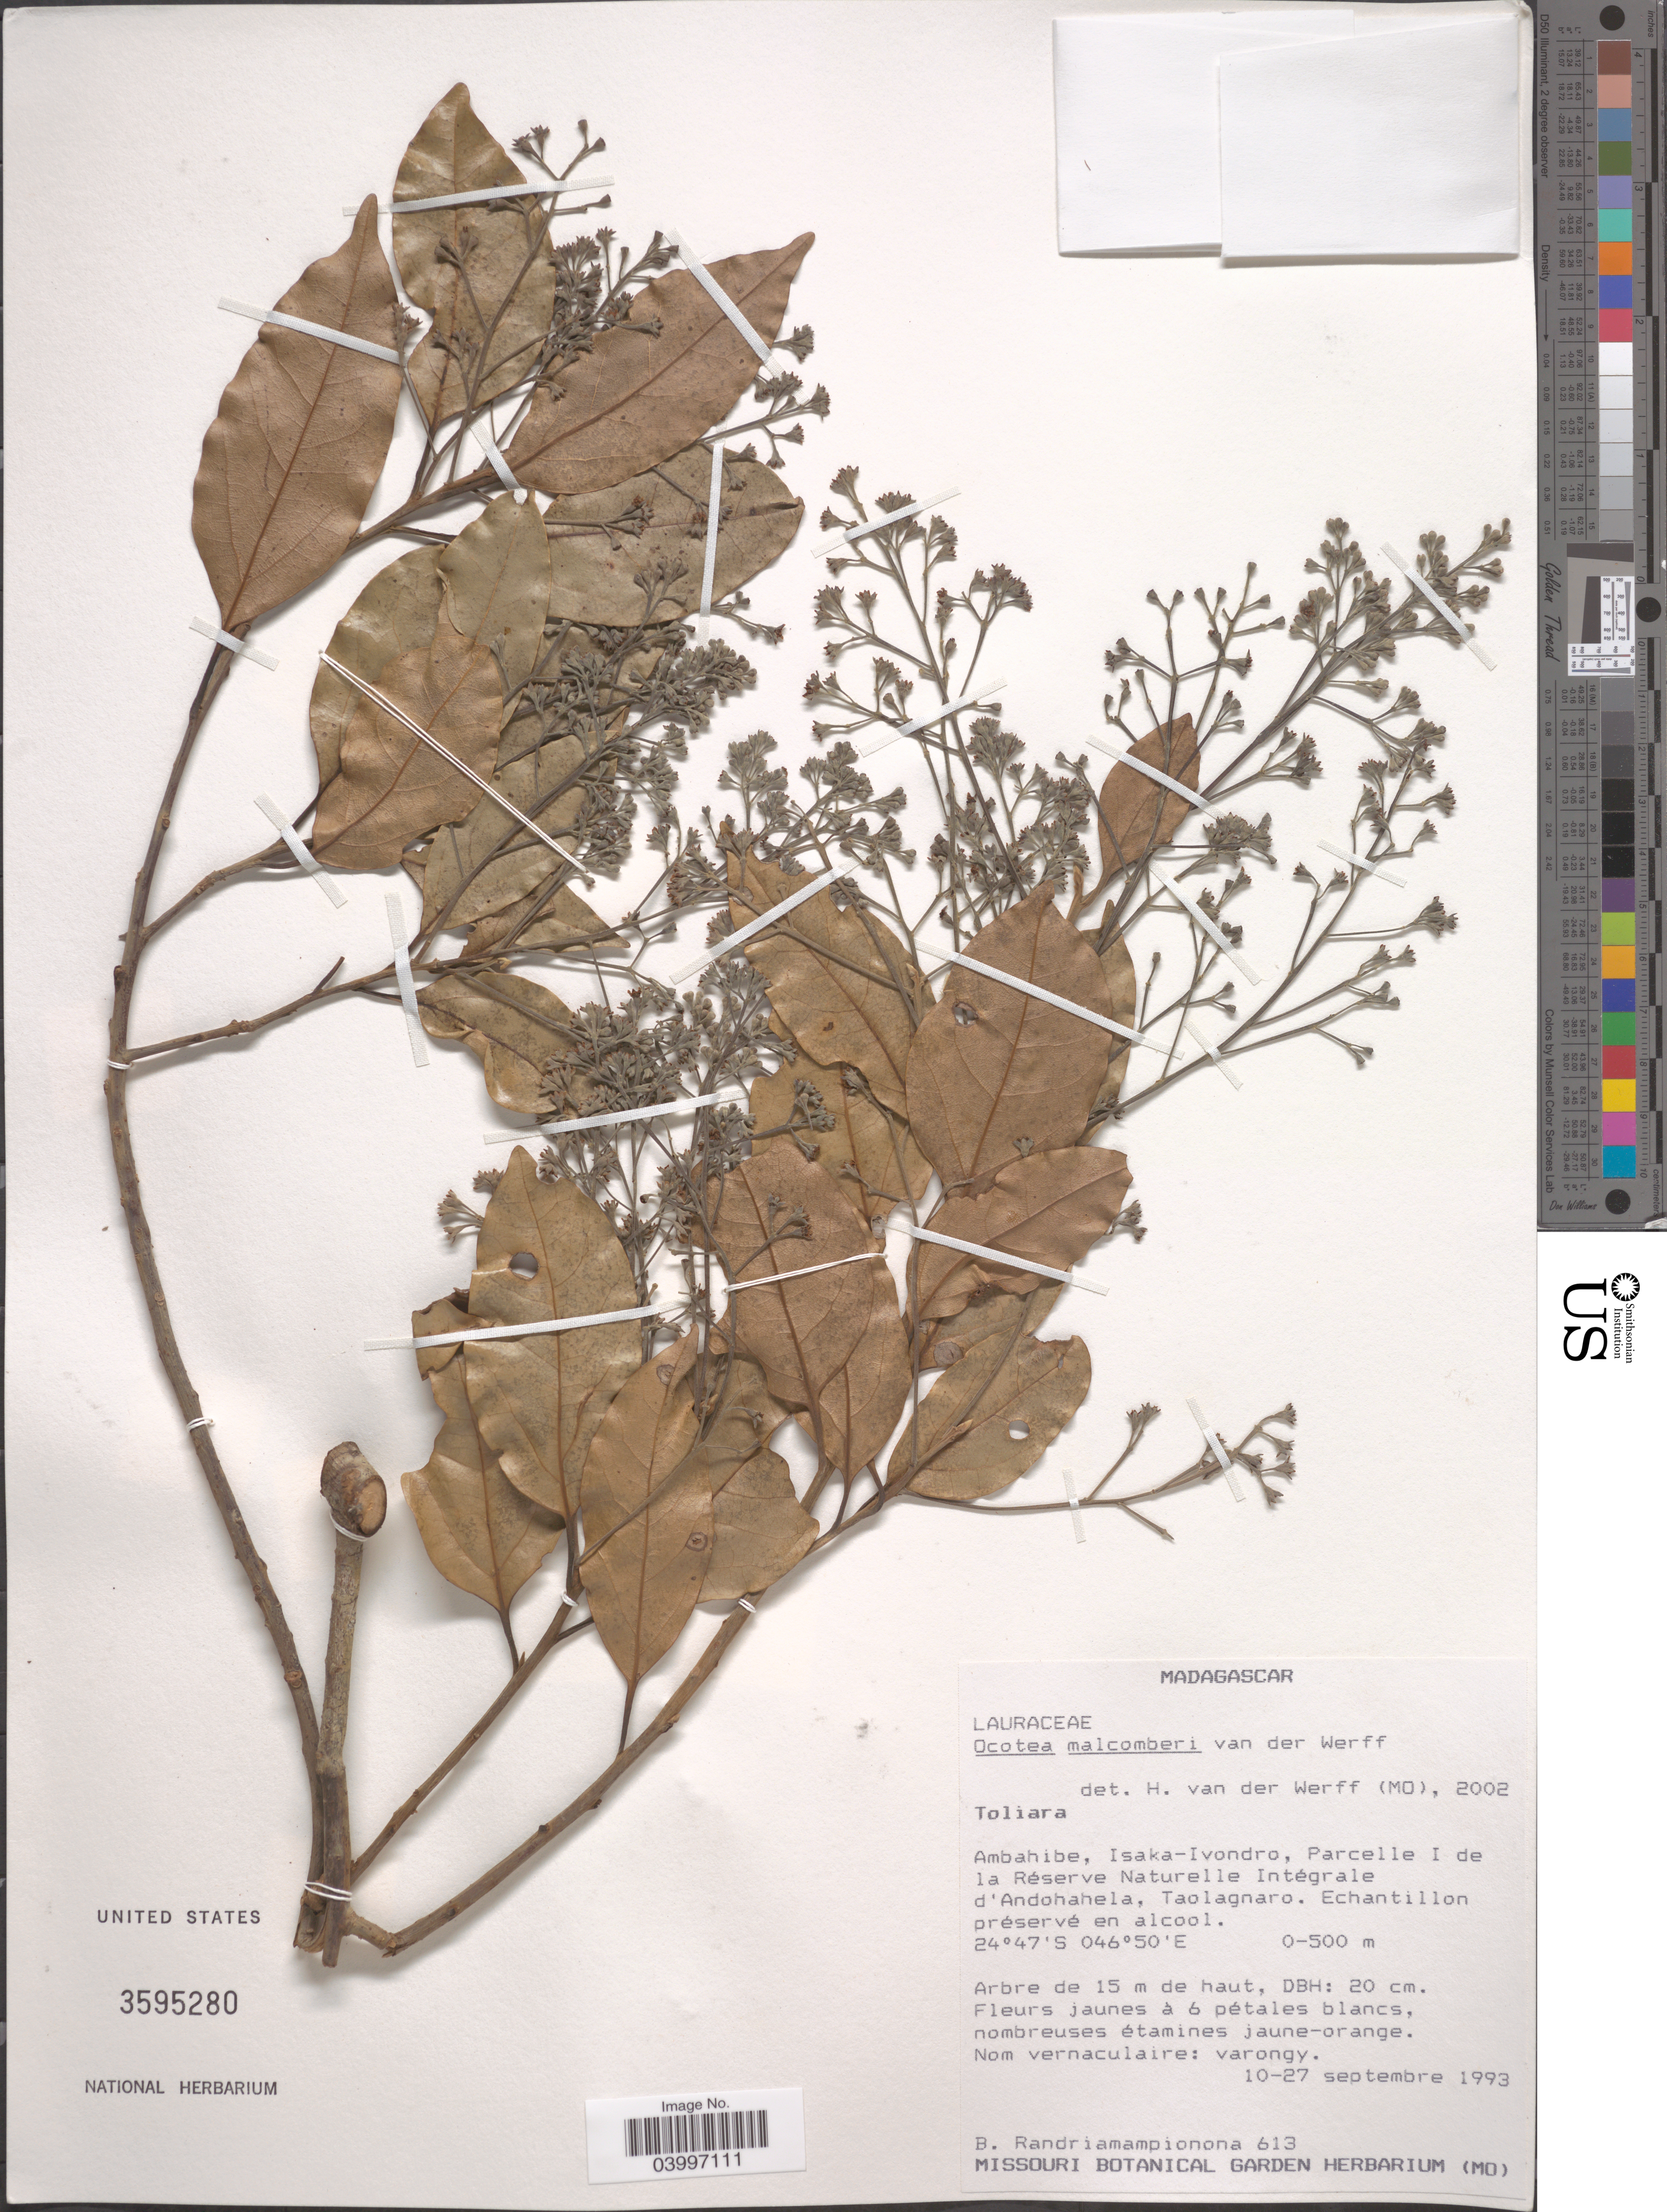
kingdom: Plantae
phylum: Tracheophyta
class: Magnoliopsida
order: Laurales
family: Lauraceae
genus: Ocotea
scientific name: Ocotea malcomberi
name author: (Nees) van der Werff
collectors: B. Randriamampionona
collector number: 613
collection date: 1993-09-10/1993-09-27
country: Madagascar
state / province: Anosy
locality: Ambahibe, Isaka-Ivondro, Parcelle I de la Réserve Naturelle Intégrale d'Andohahela, Taolagnaro.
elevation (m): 0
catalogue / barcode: US 3595280